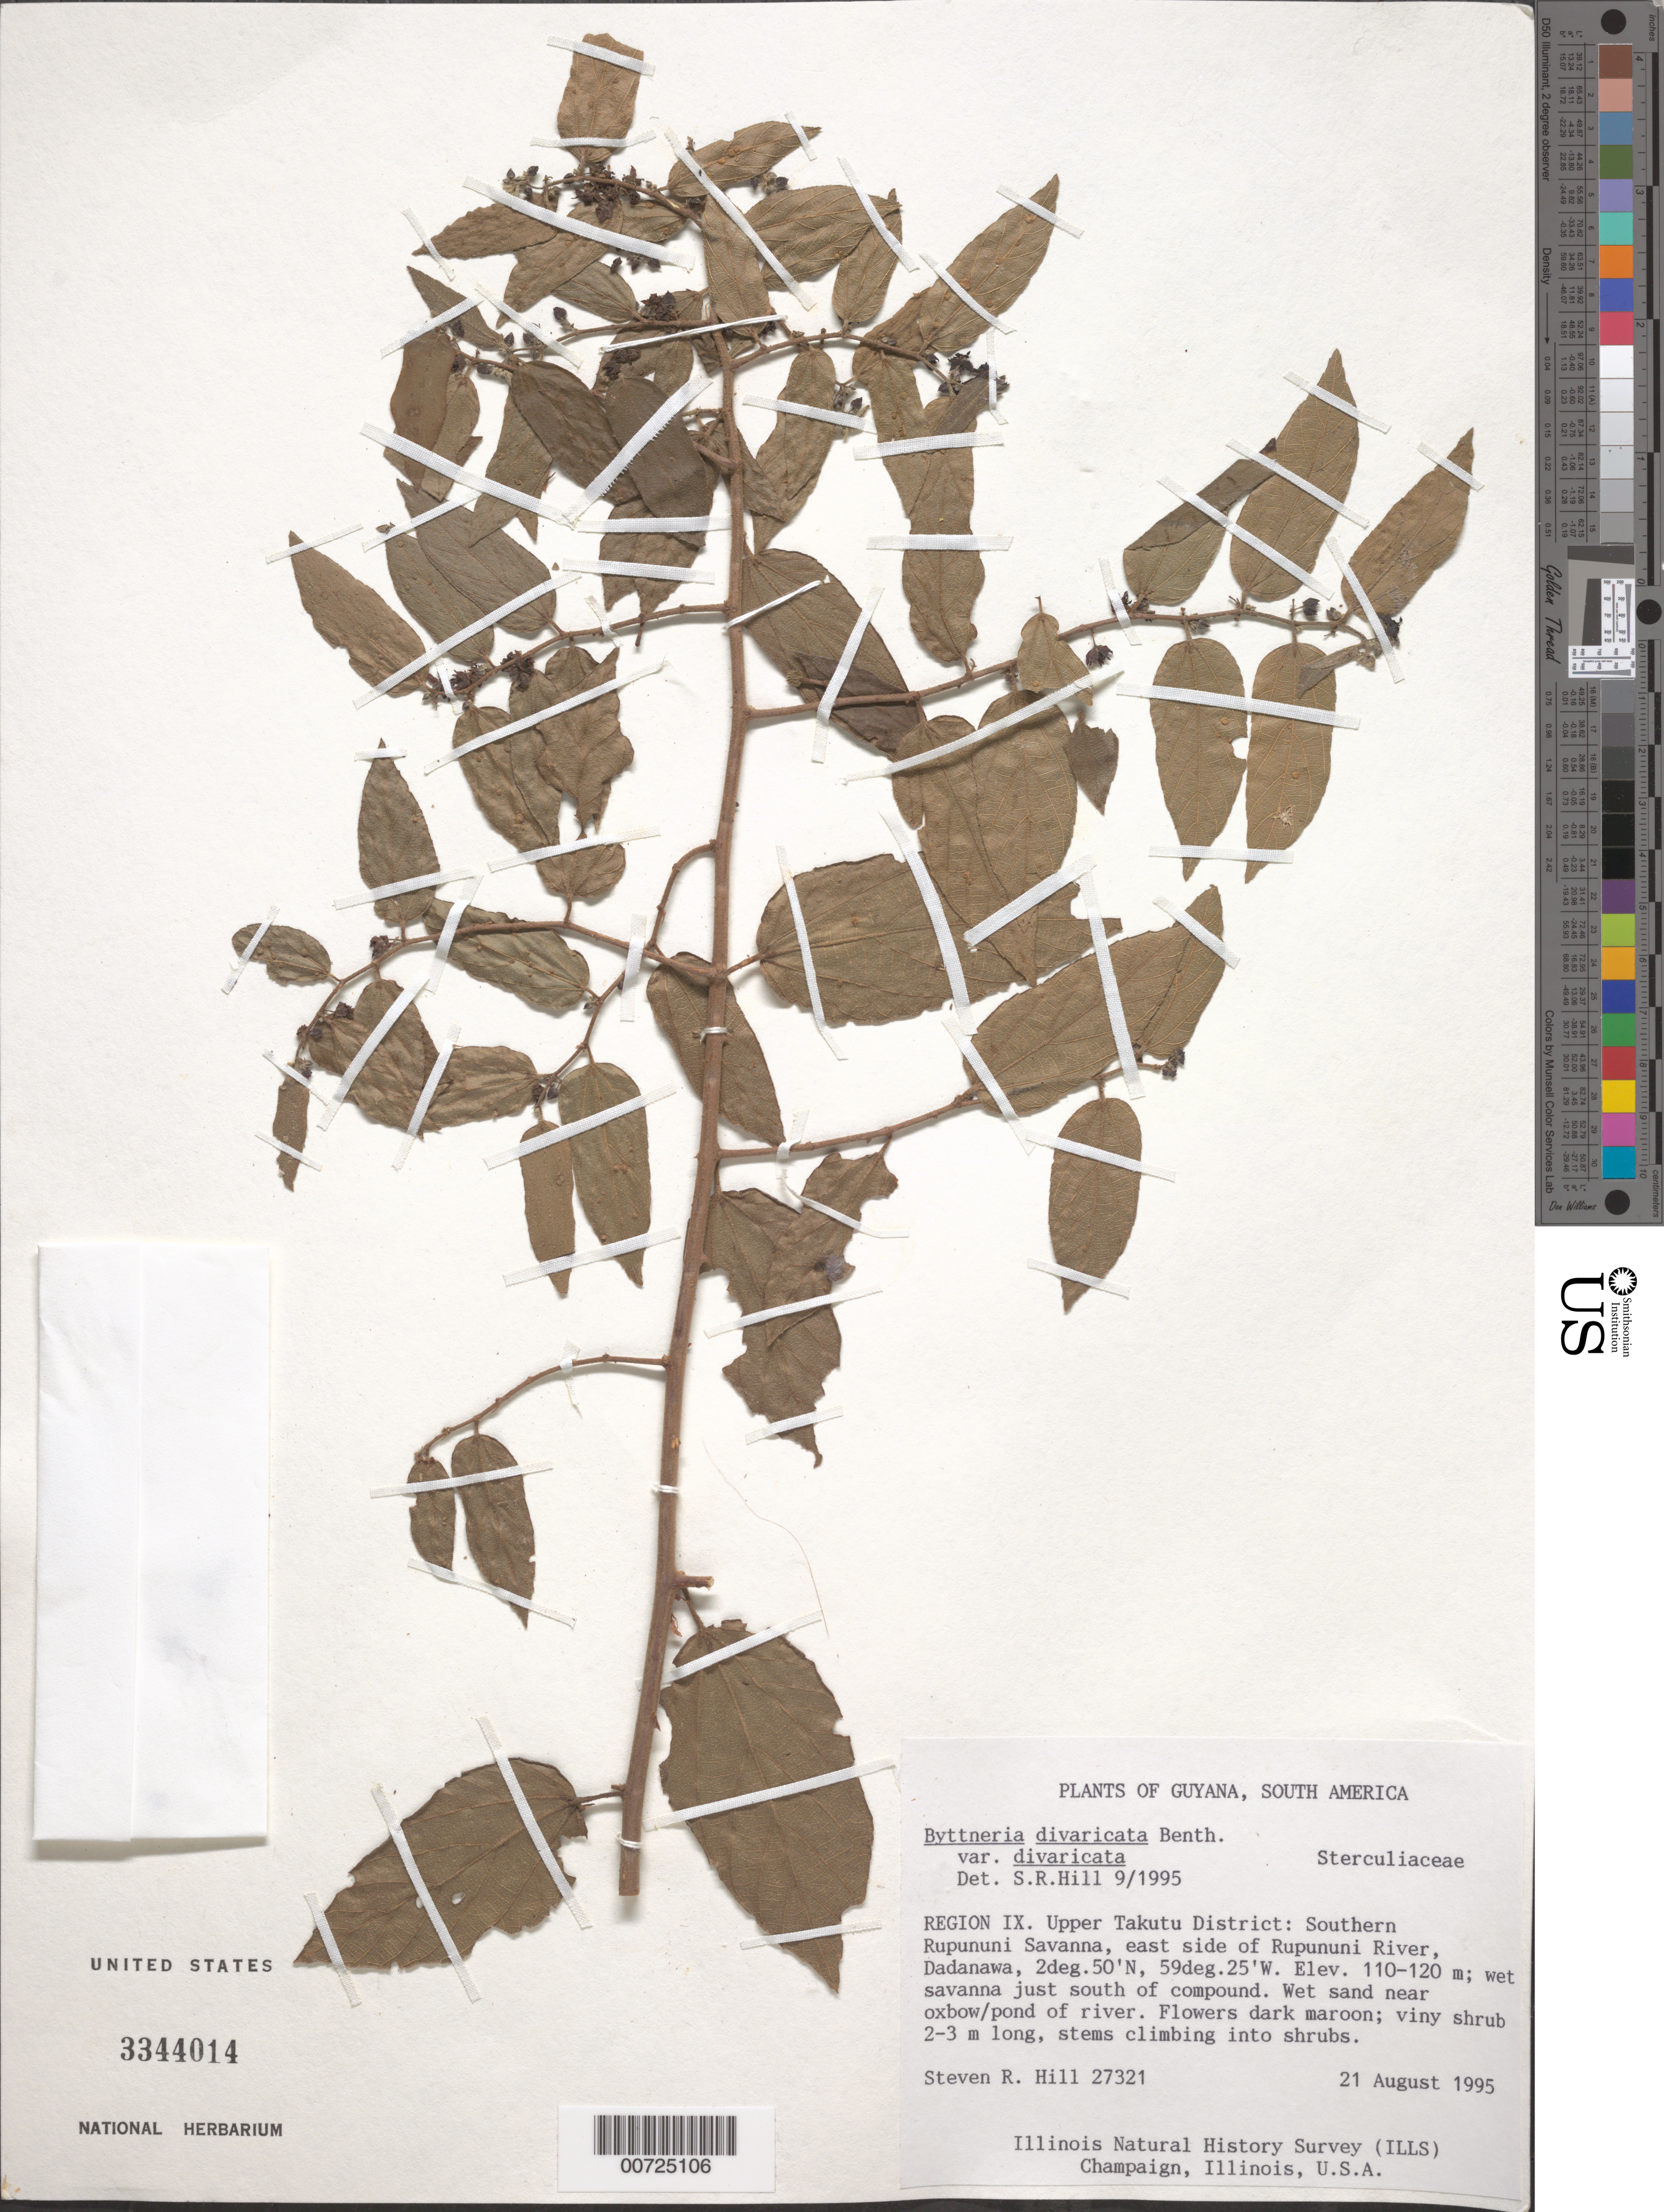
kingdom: Plantae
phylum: Tracheophyta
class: Magnoliopsida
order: Malvales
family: Malvaceae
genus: Byttneria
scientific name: Byttneria divaricata var. divaricata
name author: Benth.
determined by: Hill, Steven R.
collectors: S. R. Hill, C. N. Horn & J. H. Wiersema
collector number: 27321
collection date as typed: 21-Aug-95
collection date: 1995-08-21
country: Guyana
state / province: U. Takutu-U. Essequibo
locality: Dadanawa, southern Rupununi Savanna, E side of Rupununi R.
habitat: Wet sand near pond of river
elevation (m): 110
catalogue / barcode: US 3344014